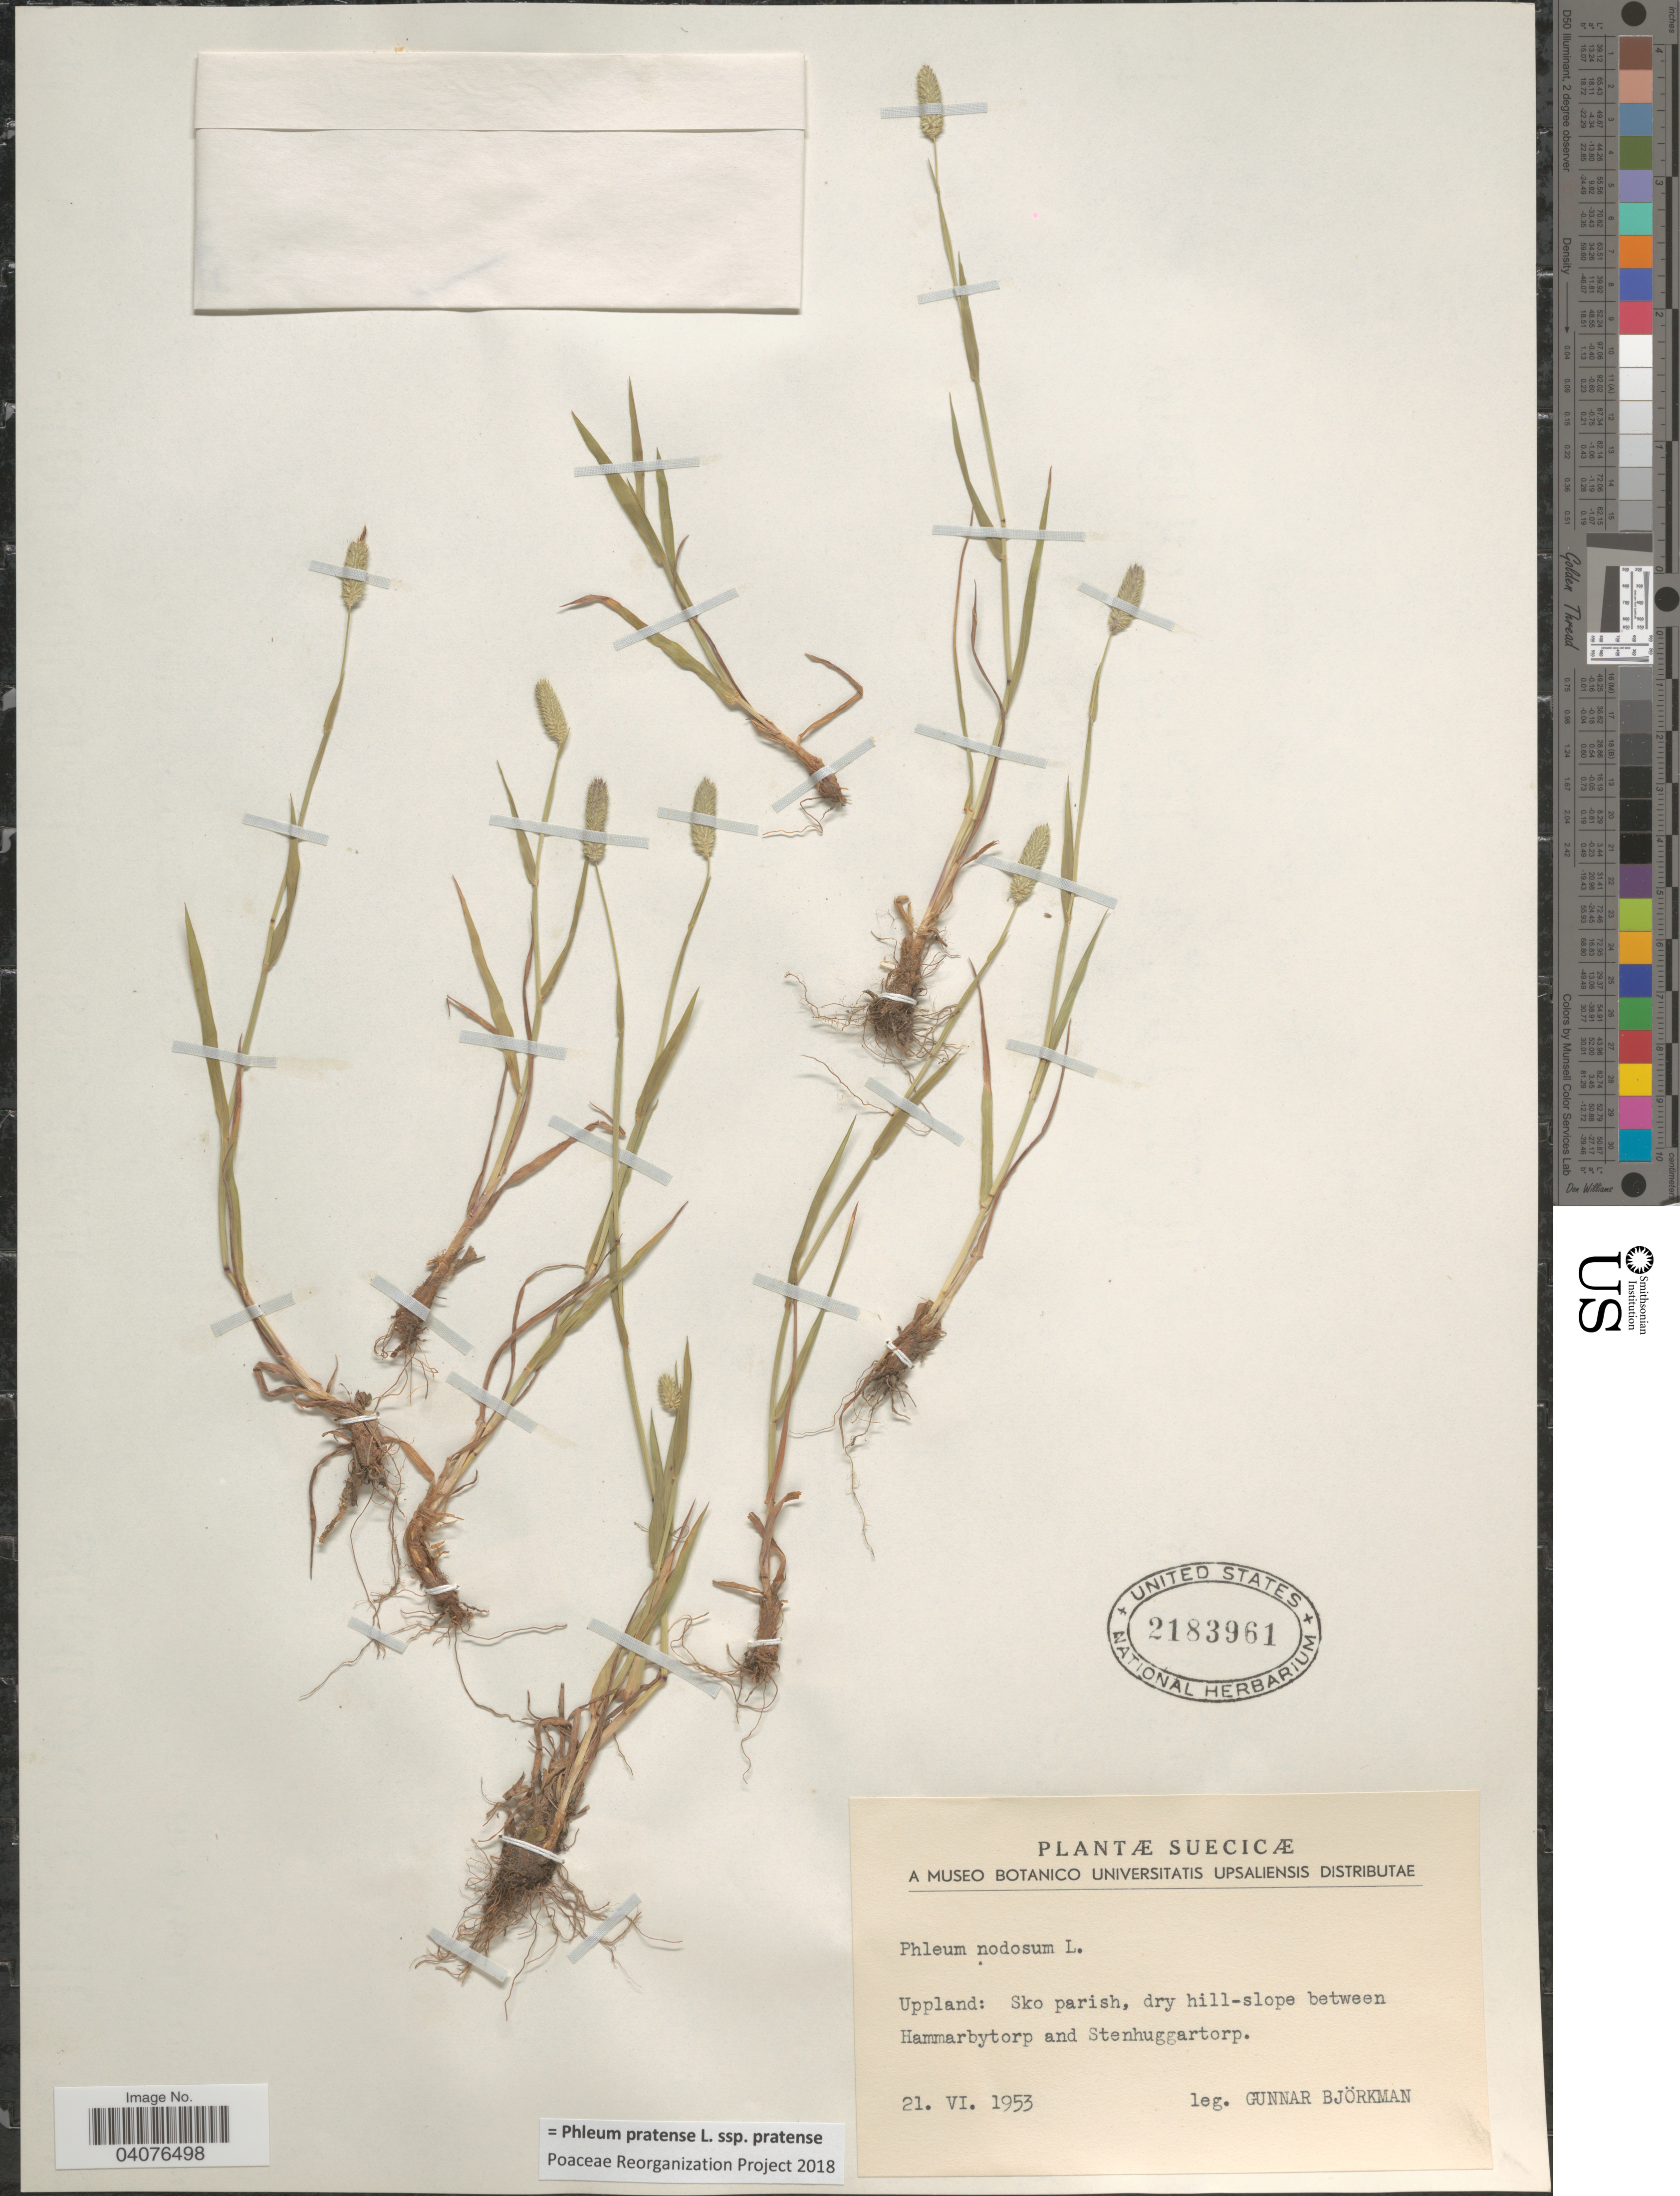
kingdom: Plantae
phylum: Tracheophyta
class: Liliopsida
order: Poales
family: Poaceae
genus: Phleum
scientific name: Phleum pratense subsp. pratense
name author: L.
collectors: G. Bjorkman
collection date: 1953-06-21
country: Sweden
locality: Uppland: Sko parish, dry hill-slope between Hammarbytorp and Stenhuggartorp.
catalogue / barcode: US 2183961